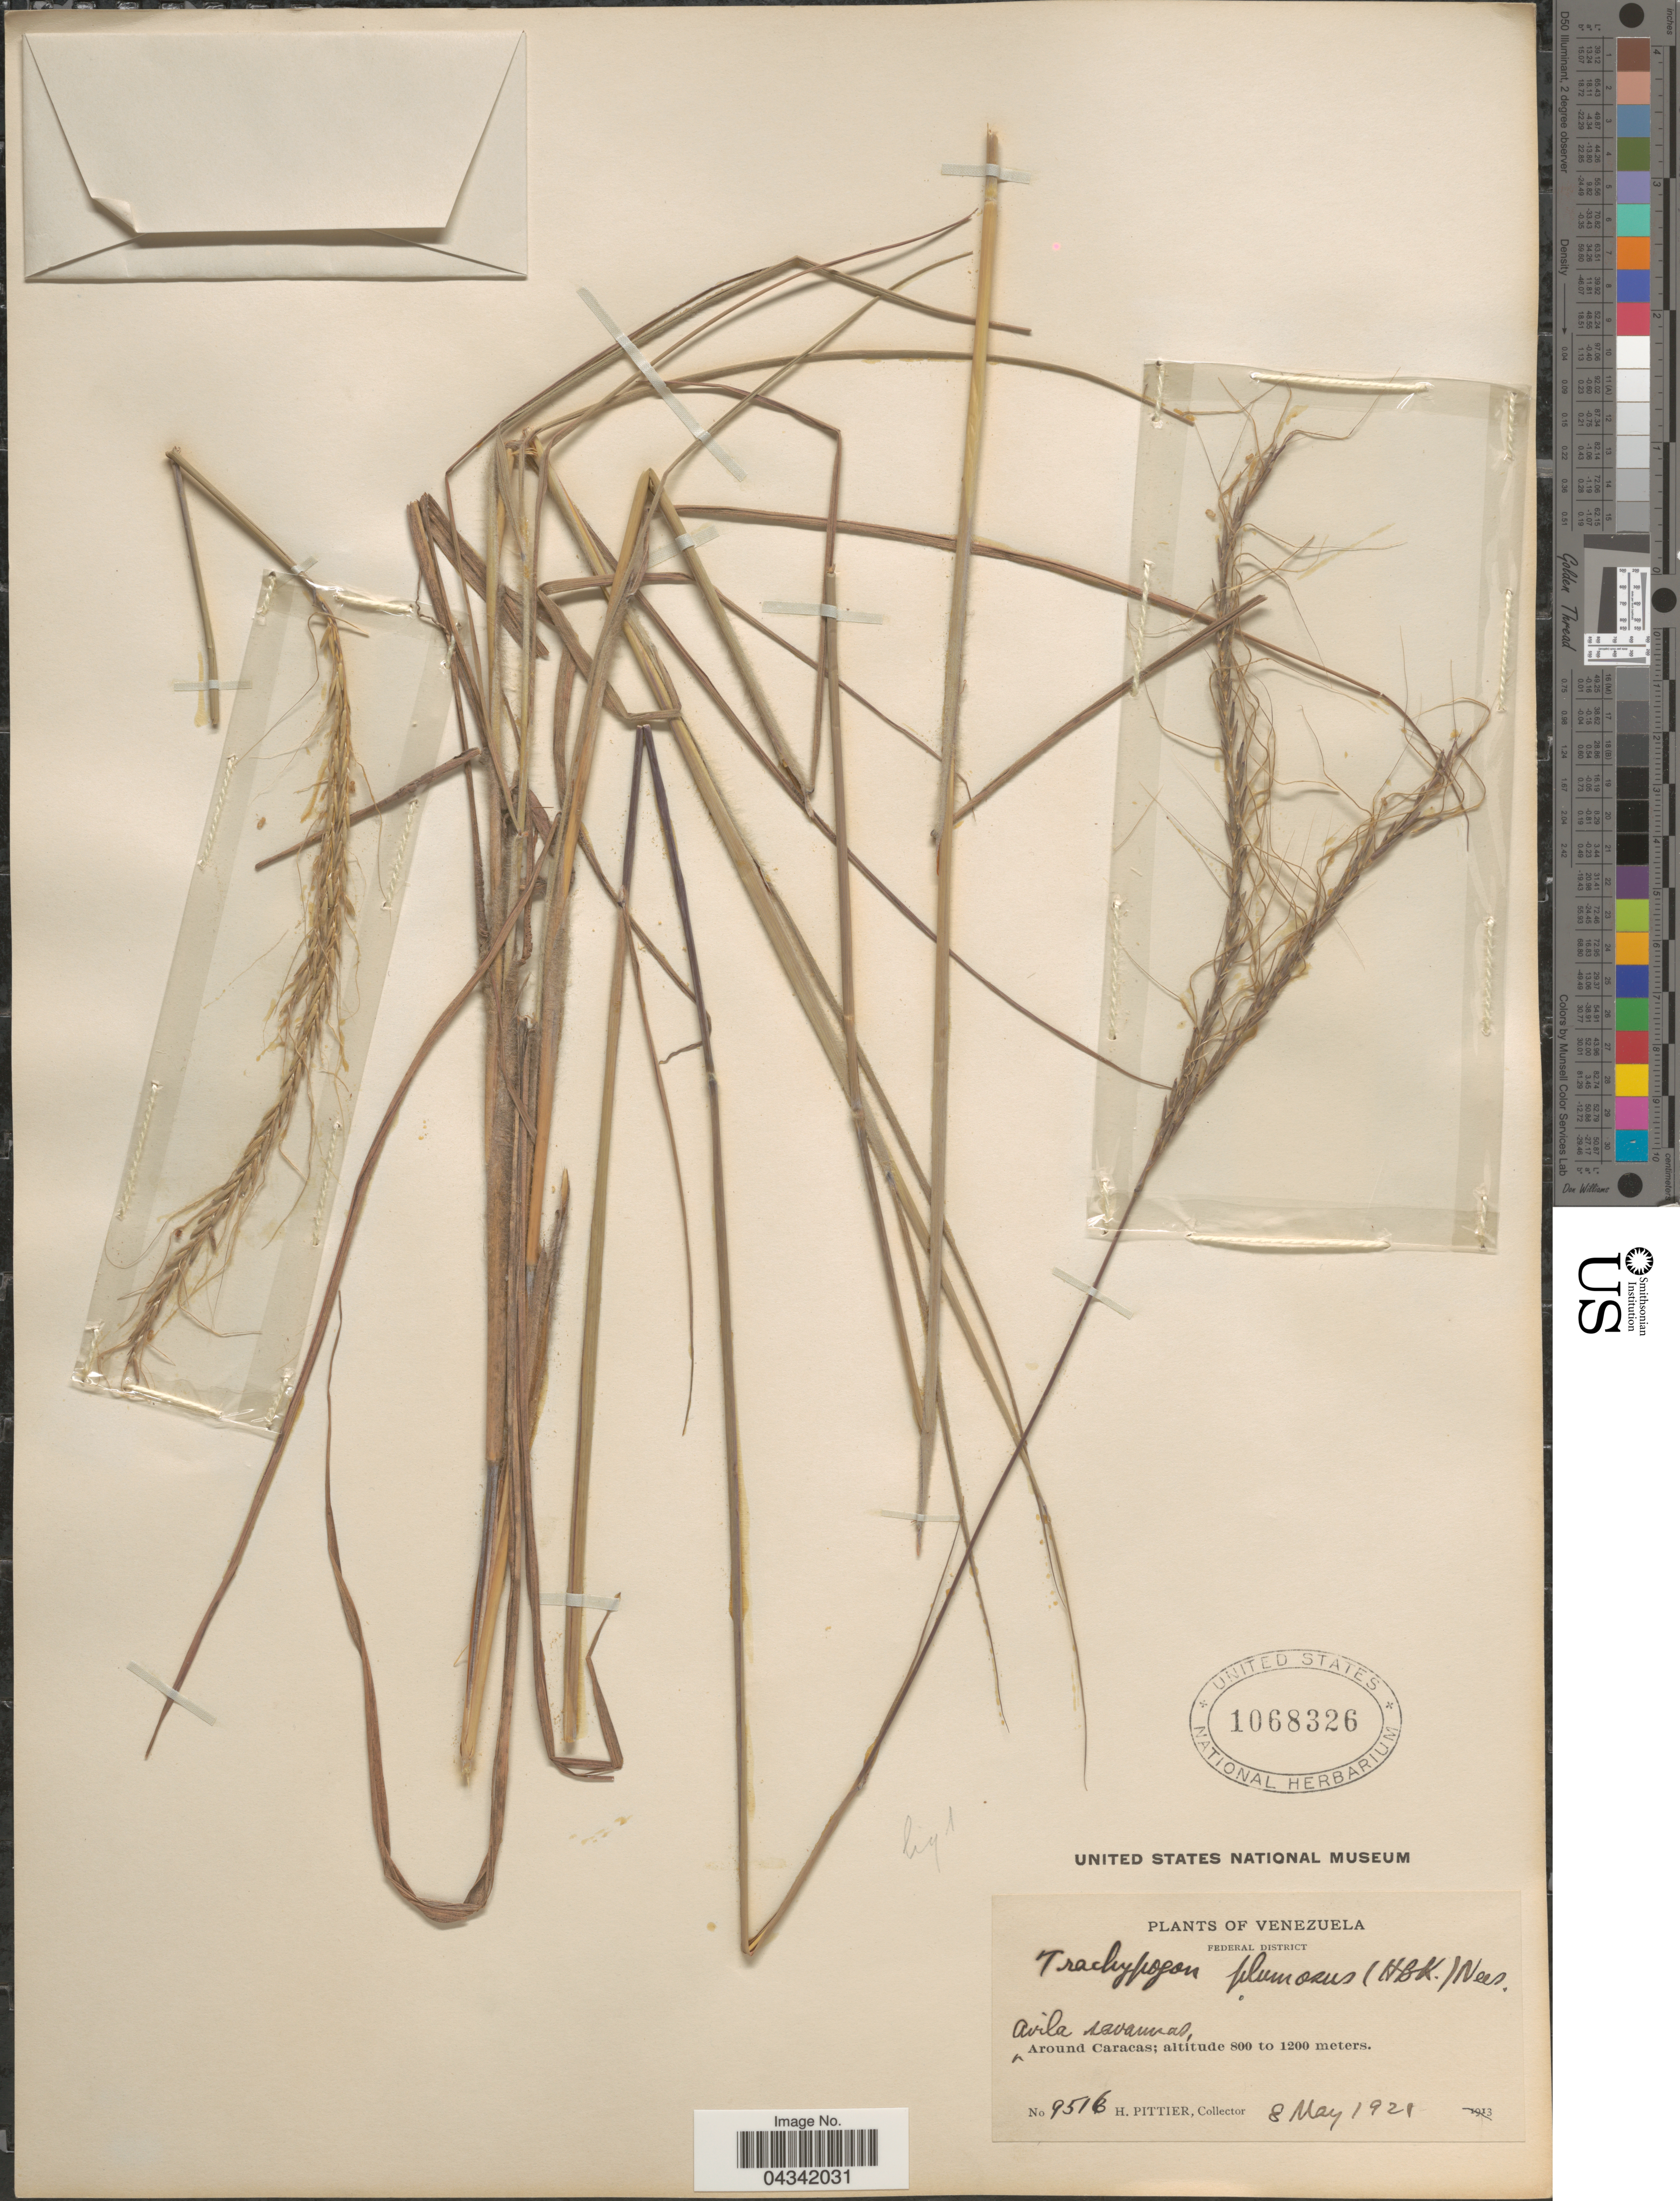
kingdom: Plantae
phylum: Tracheophyta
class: Liliopsida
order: Poales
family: Poaceae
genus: Trachypogon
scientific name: Trachypogon spicatus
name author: (L. f.) Kuntze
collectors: H. F. Pittier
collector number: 9516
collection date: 1921-05-08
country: Venezuela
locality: Federal District. Avila savannas, Around Caracas.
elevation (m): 800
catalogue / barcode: US 1068326